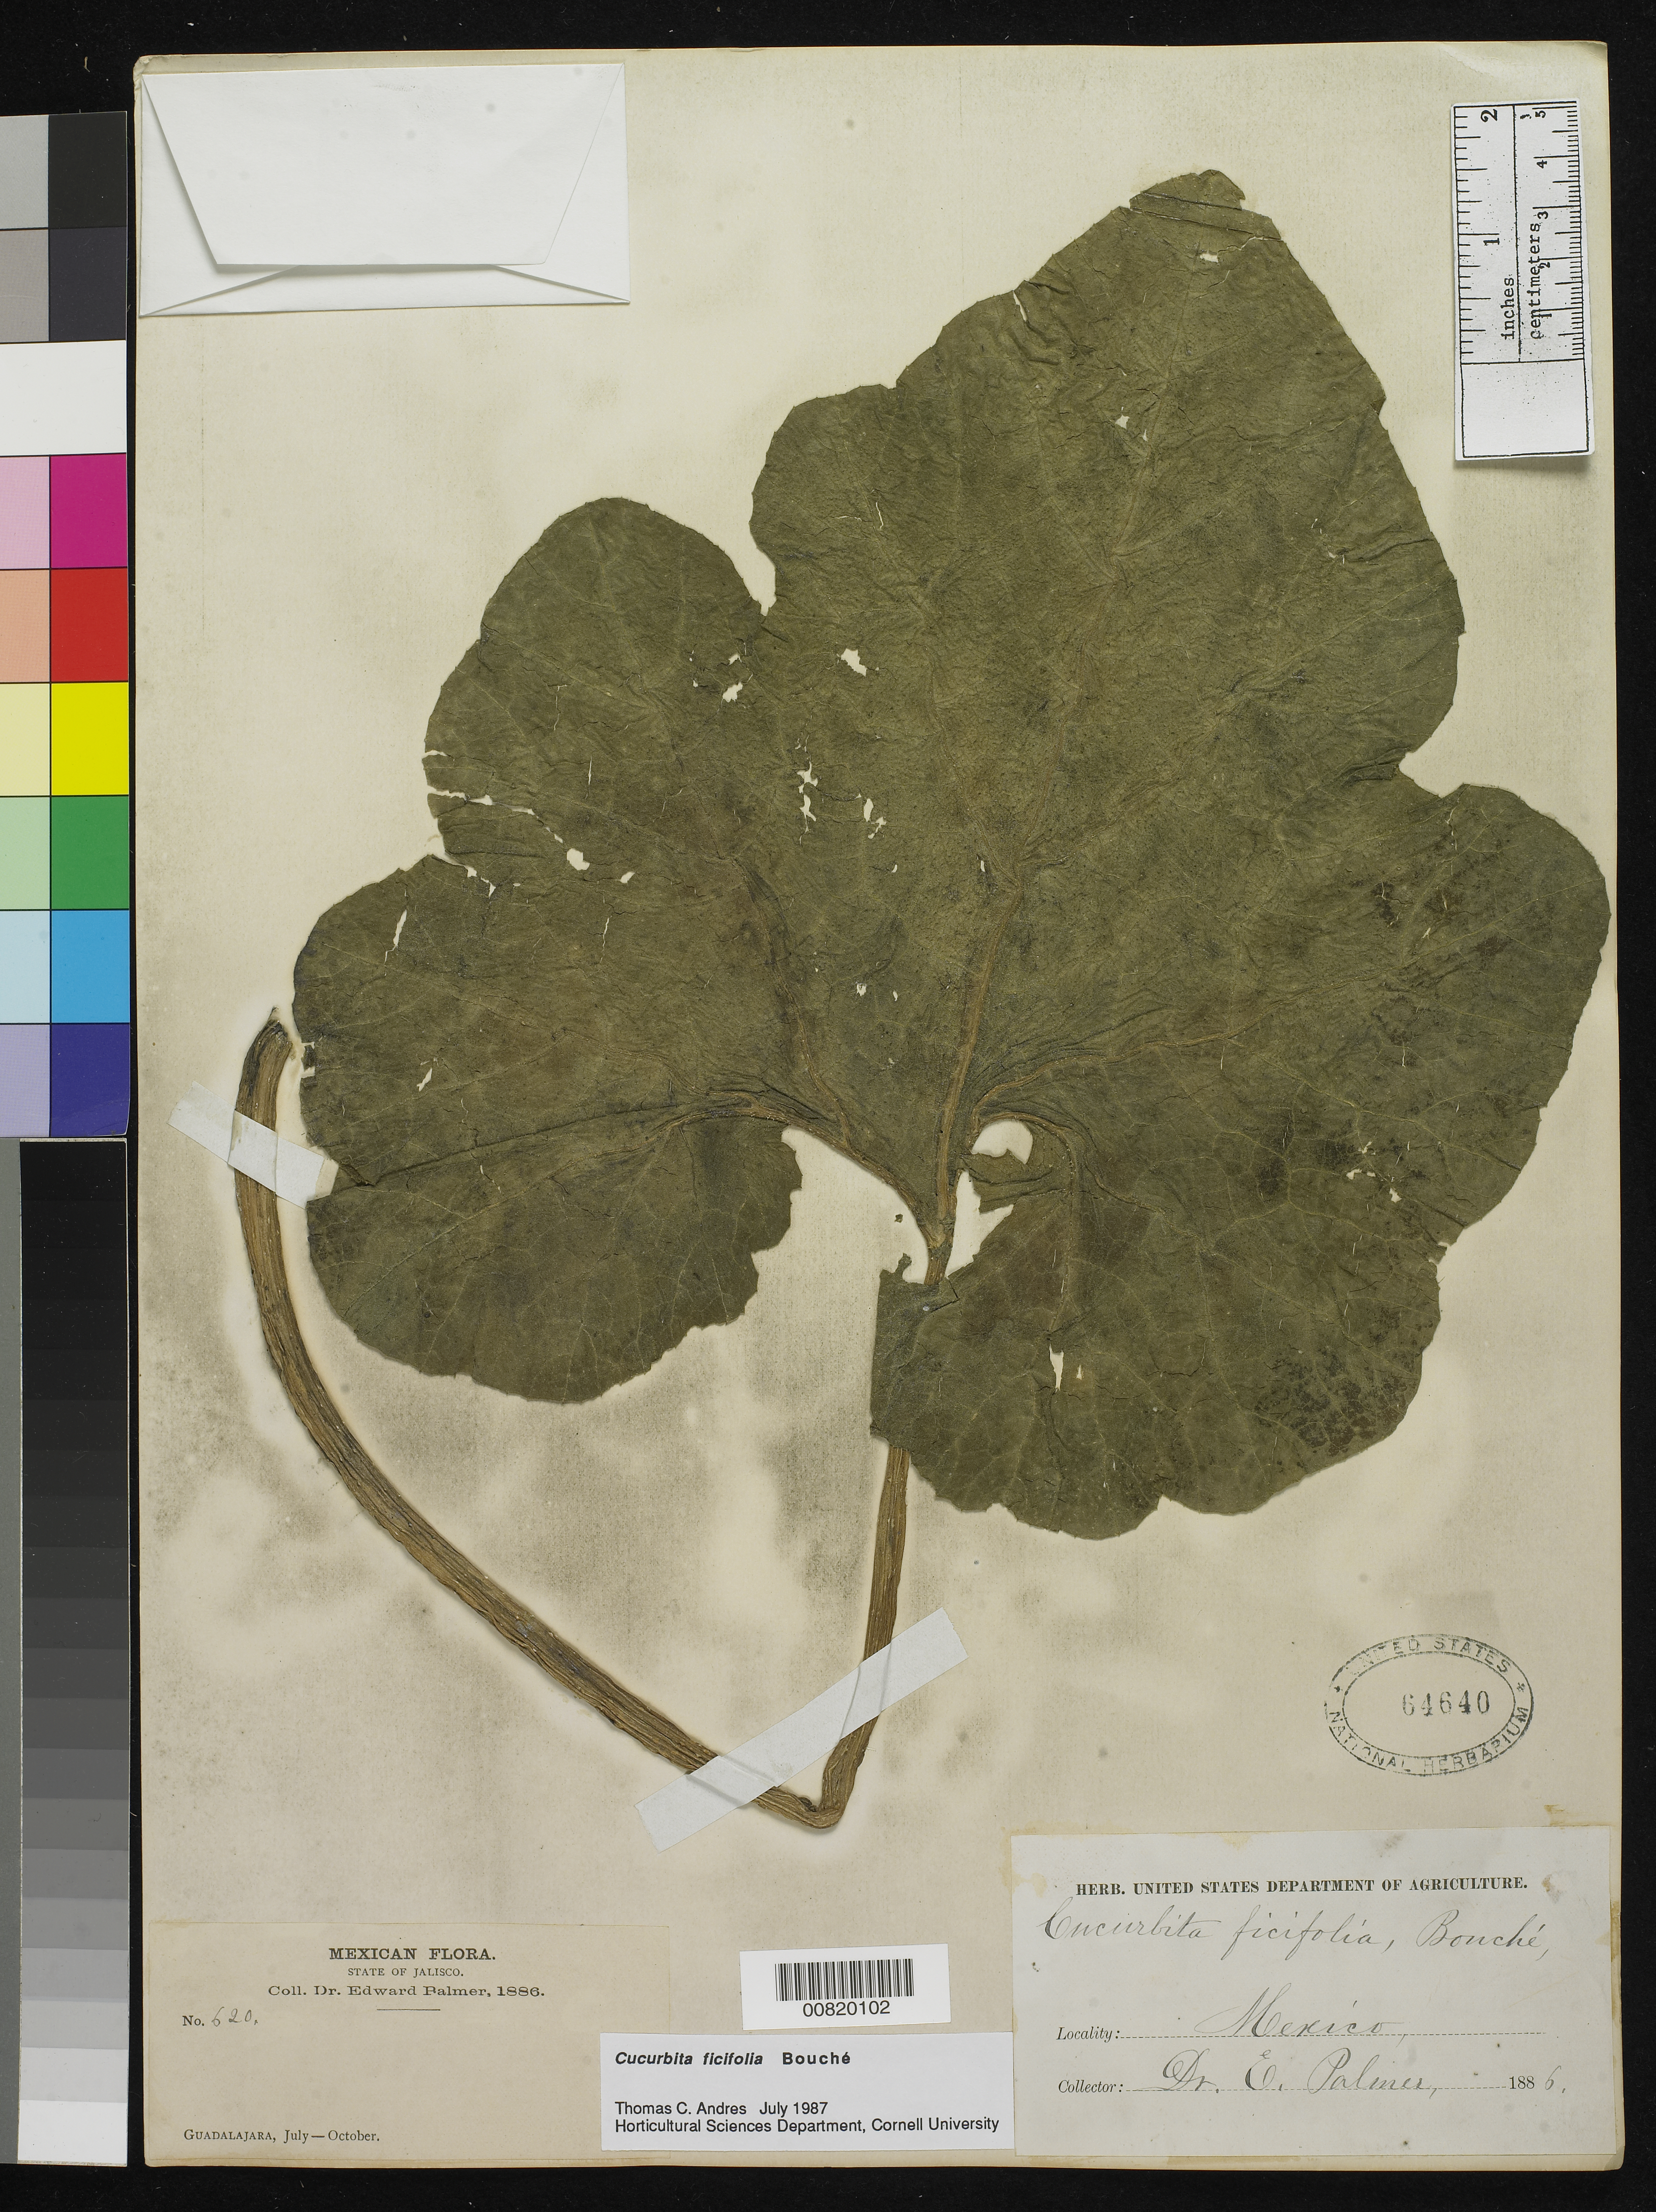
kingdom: Plantae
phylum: Tracheophyta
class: Magnoliopsida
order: Cucurbitales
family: Cucurbitaceae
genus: Cucurbita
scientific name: Cucurbita ficifolia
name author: C.D. Bouché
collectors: E. Palmer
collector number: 620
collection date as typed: Jul 1886 to -- Oct 1886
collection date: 1886-07/1886-10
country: Mexico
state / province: Jalisco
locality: Guadalajara, Jalisco.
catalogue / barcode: US 64640